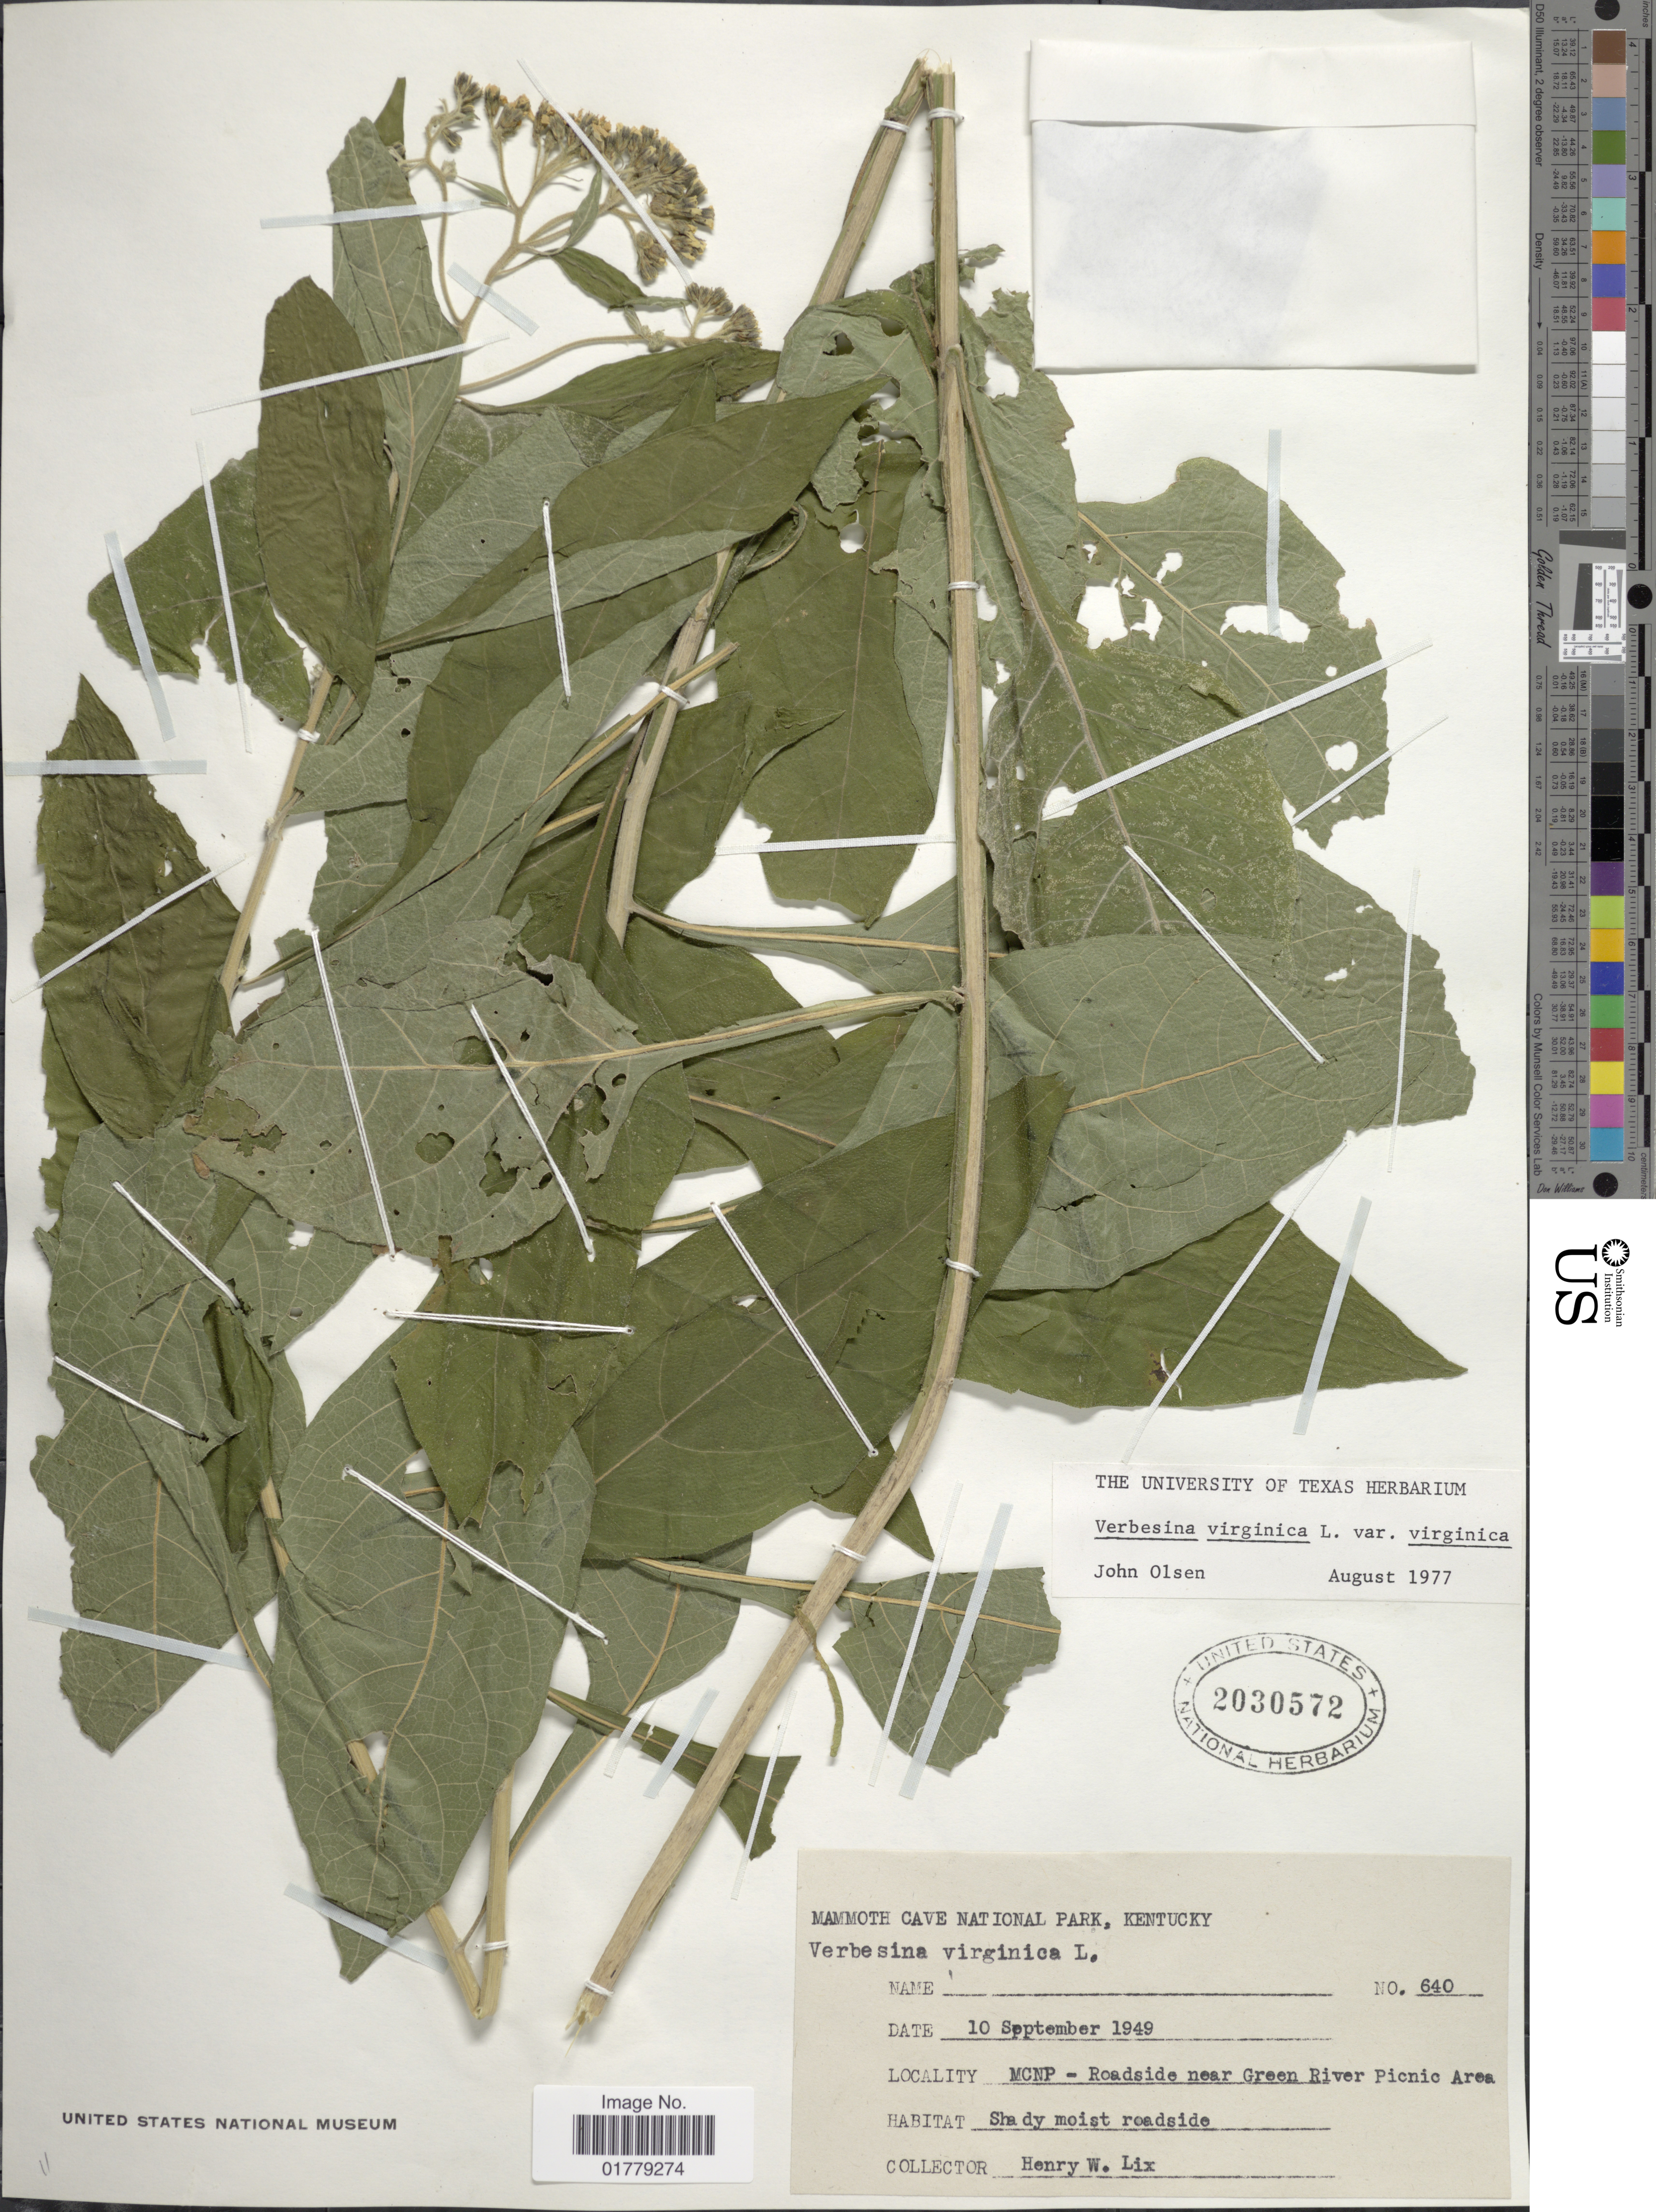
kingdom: Plantae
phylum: Tracheophyta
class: Magnoliopsida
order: Asterales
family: Asteraceae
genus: Verbesina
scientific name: Verbesina virginica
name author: L.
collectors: H. W. Lix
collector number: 640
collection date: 1949-09-10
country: United States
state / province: Kentucky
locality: Mammoth Cave National Park, Kentucky. MCNP - Roadside near Green River Picnic Area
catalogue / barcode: US 2030572